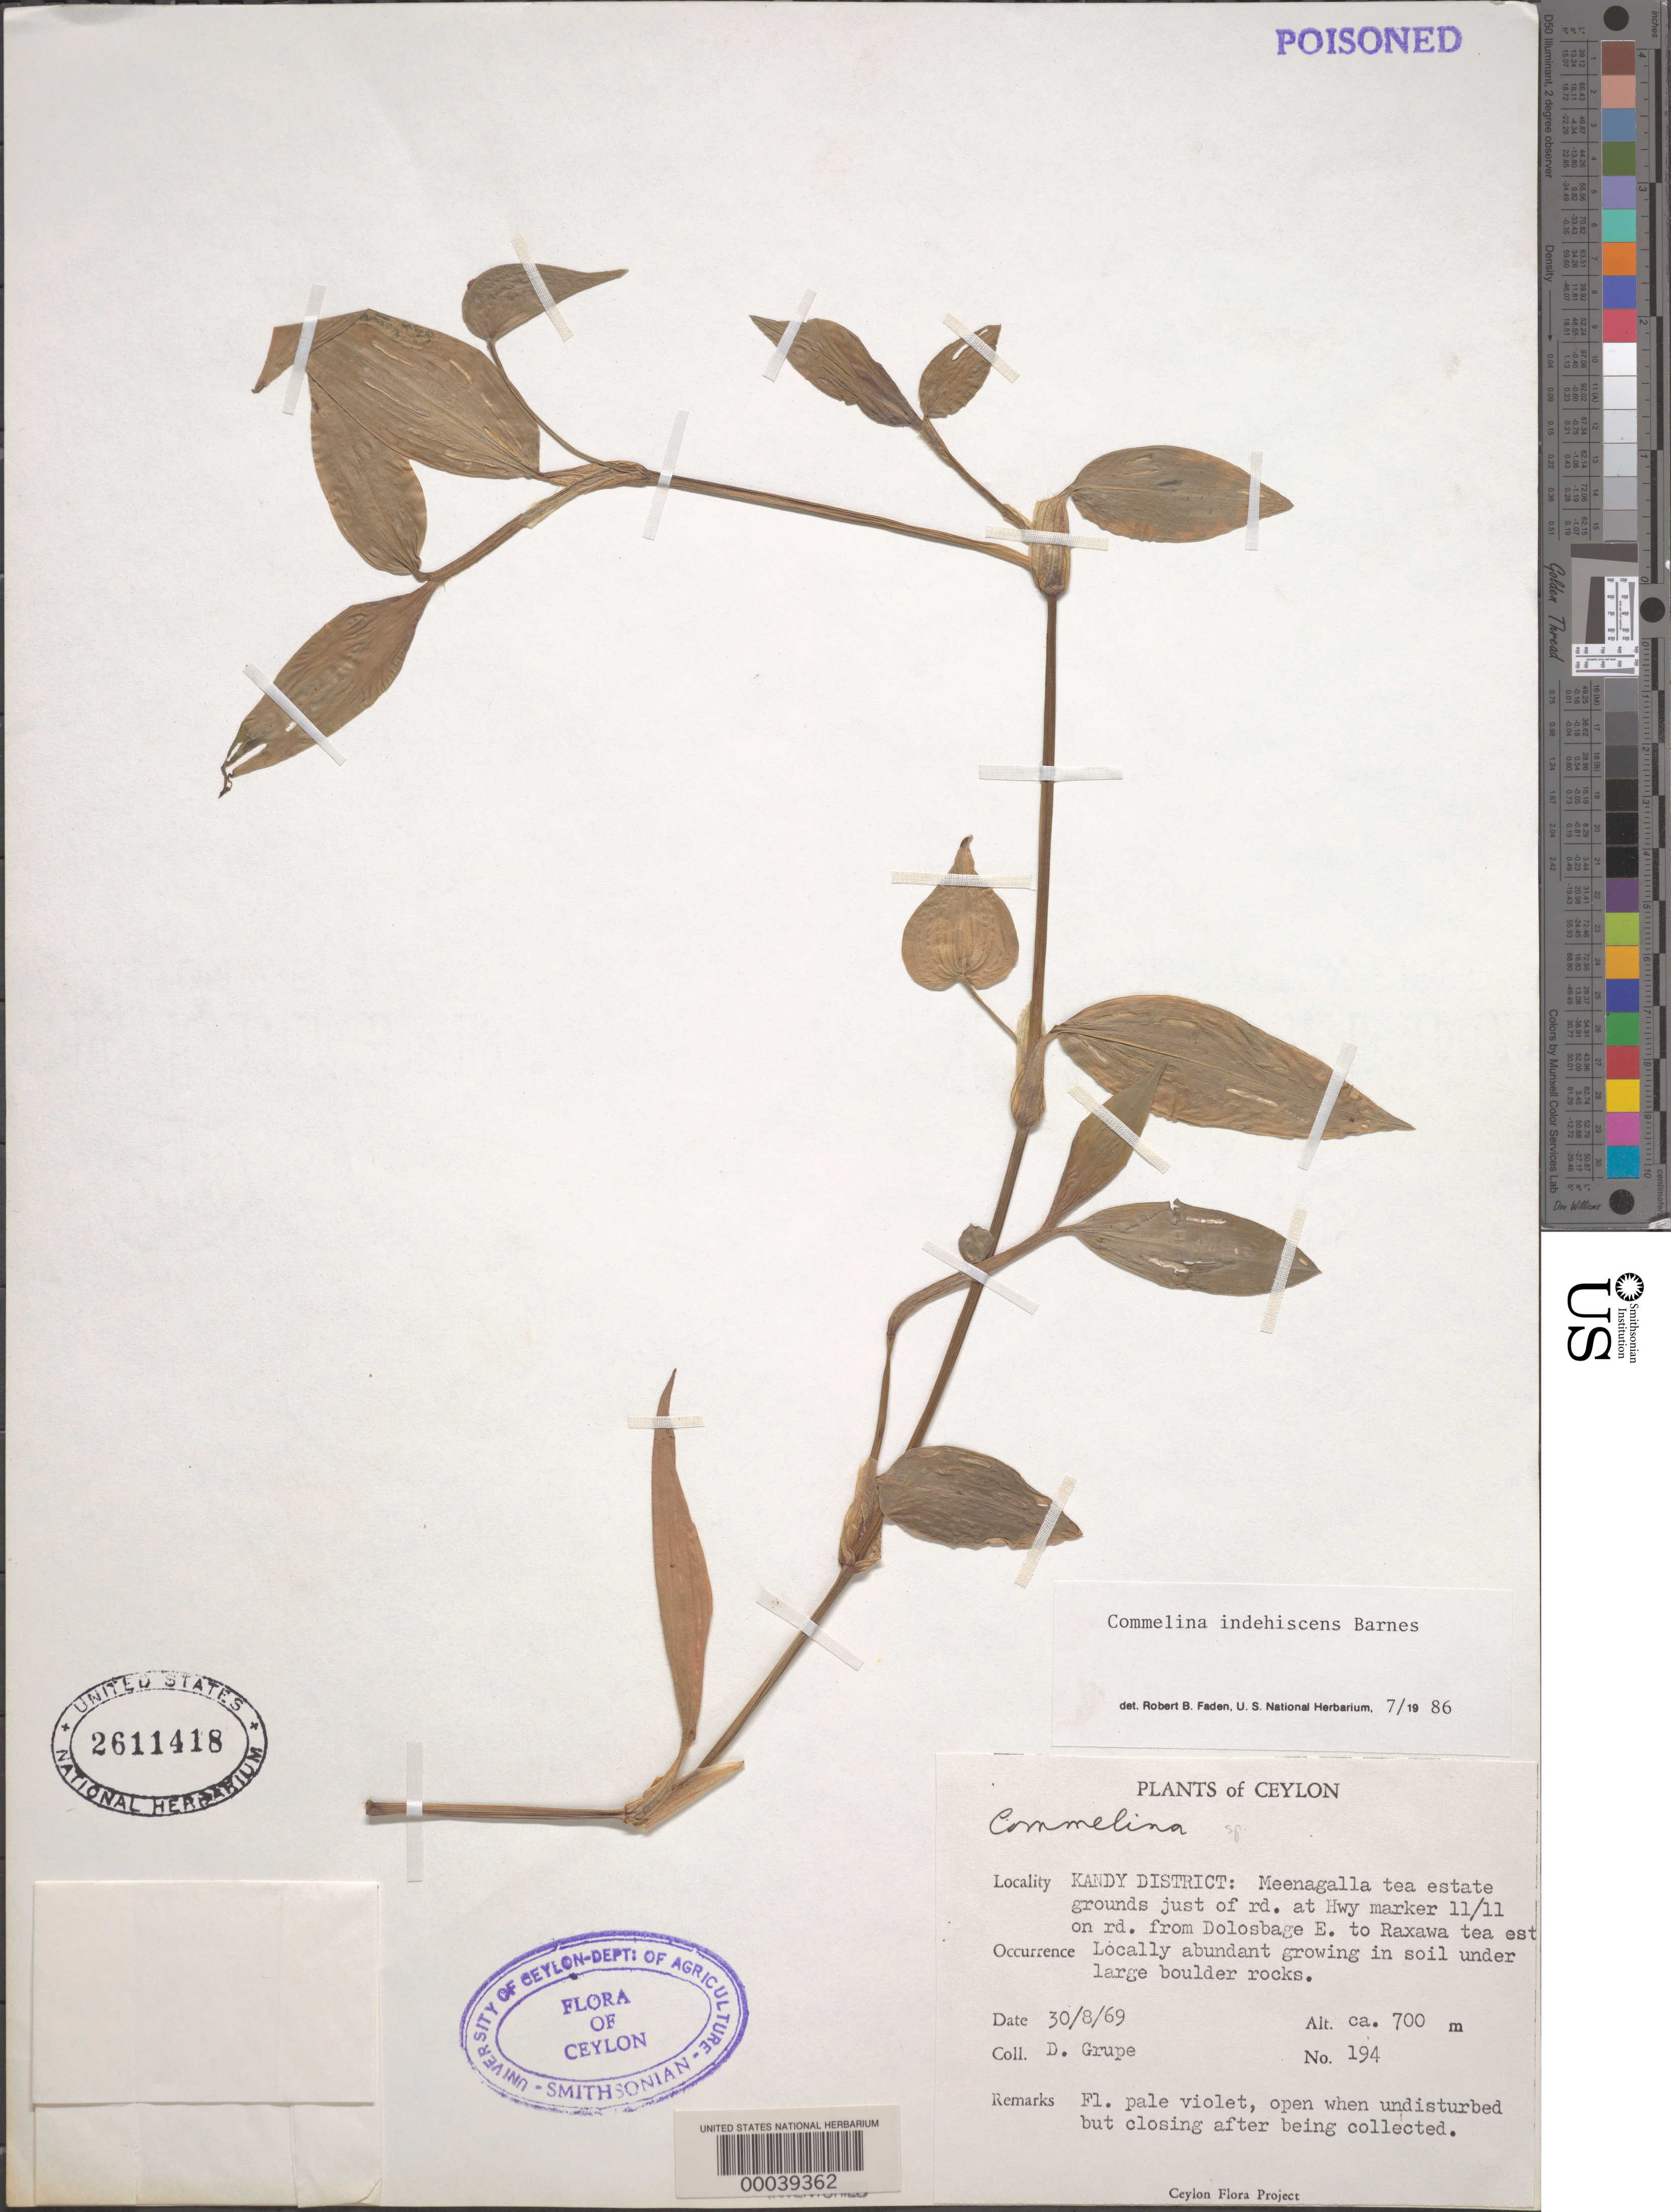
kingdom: Plantae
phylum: Tracheophyta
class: Liliopsida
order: Commelinales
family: Commelinaceae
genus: Commelina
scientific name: Commelina indehiscens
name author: E. Barnes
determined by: Faden, Robert B., (US), Smithsonian Institution - National Museum of Natural History (UNITED STATES)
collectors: D. Grupe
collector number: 194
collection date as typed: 30 Aug 1969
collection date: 1969-08-30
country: Sri Lanka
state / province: Central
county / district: Kandy Dist.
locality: Meenagalla tea estate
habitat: Soil under boulders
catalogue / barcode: US 2611418